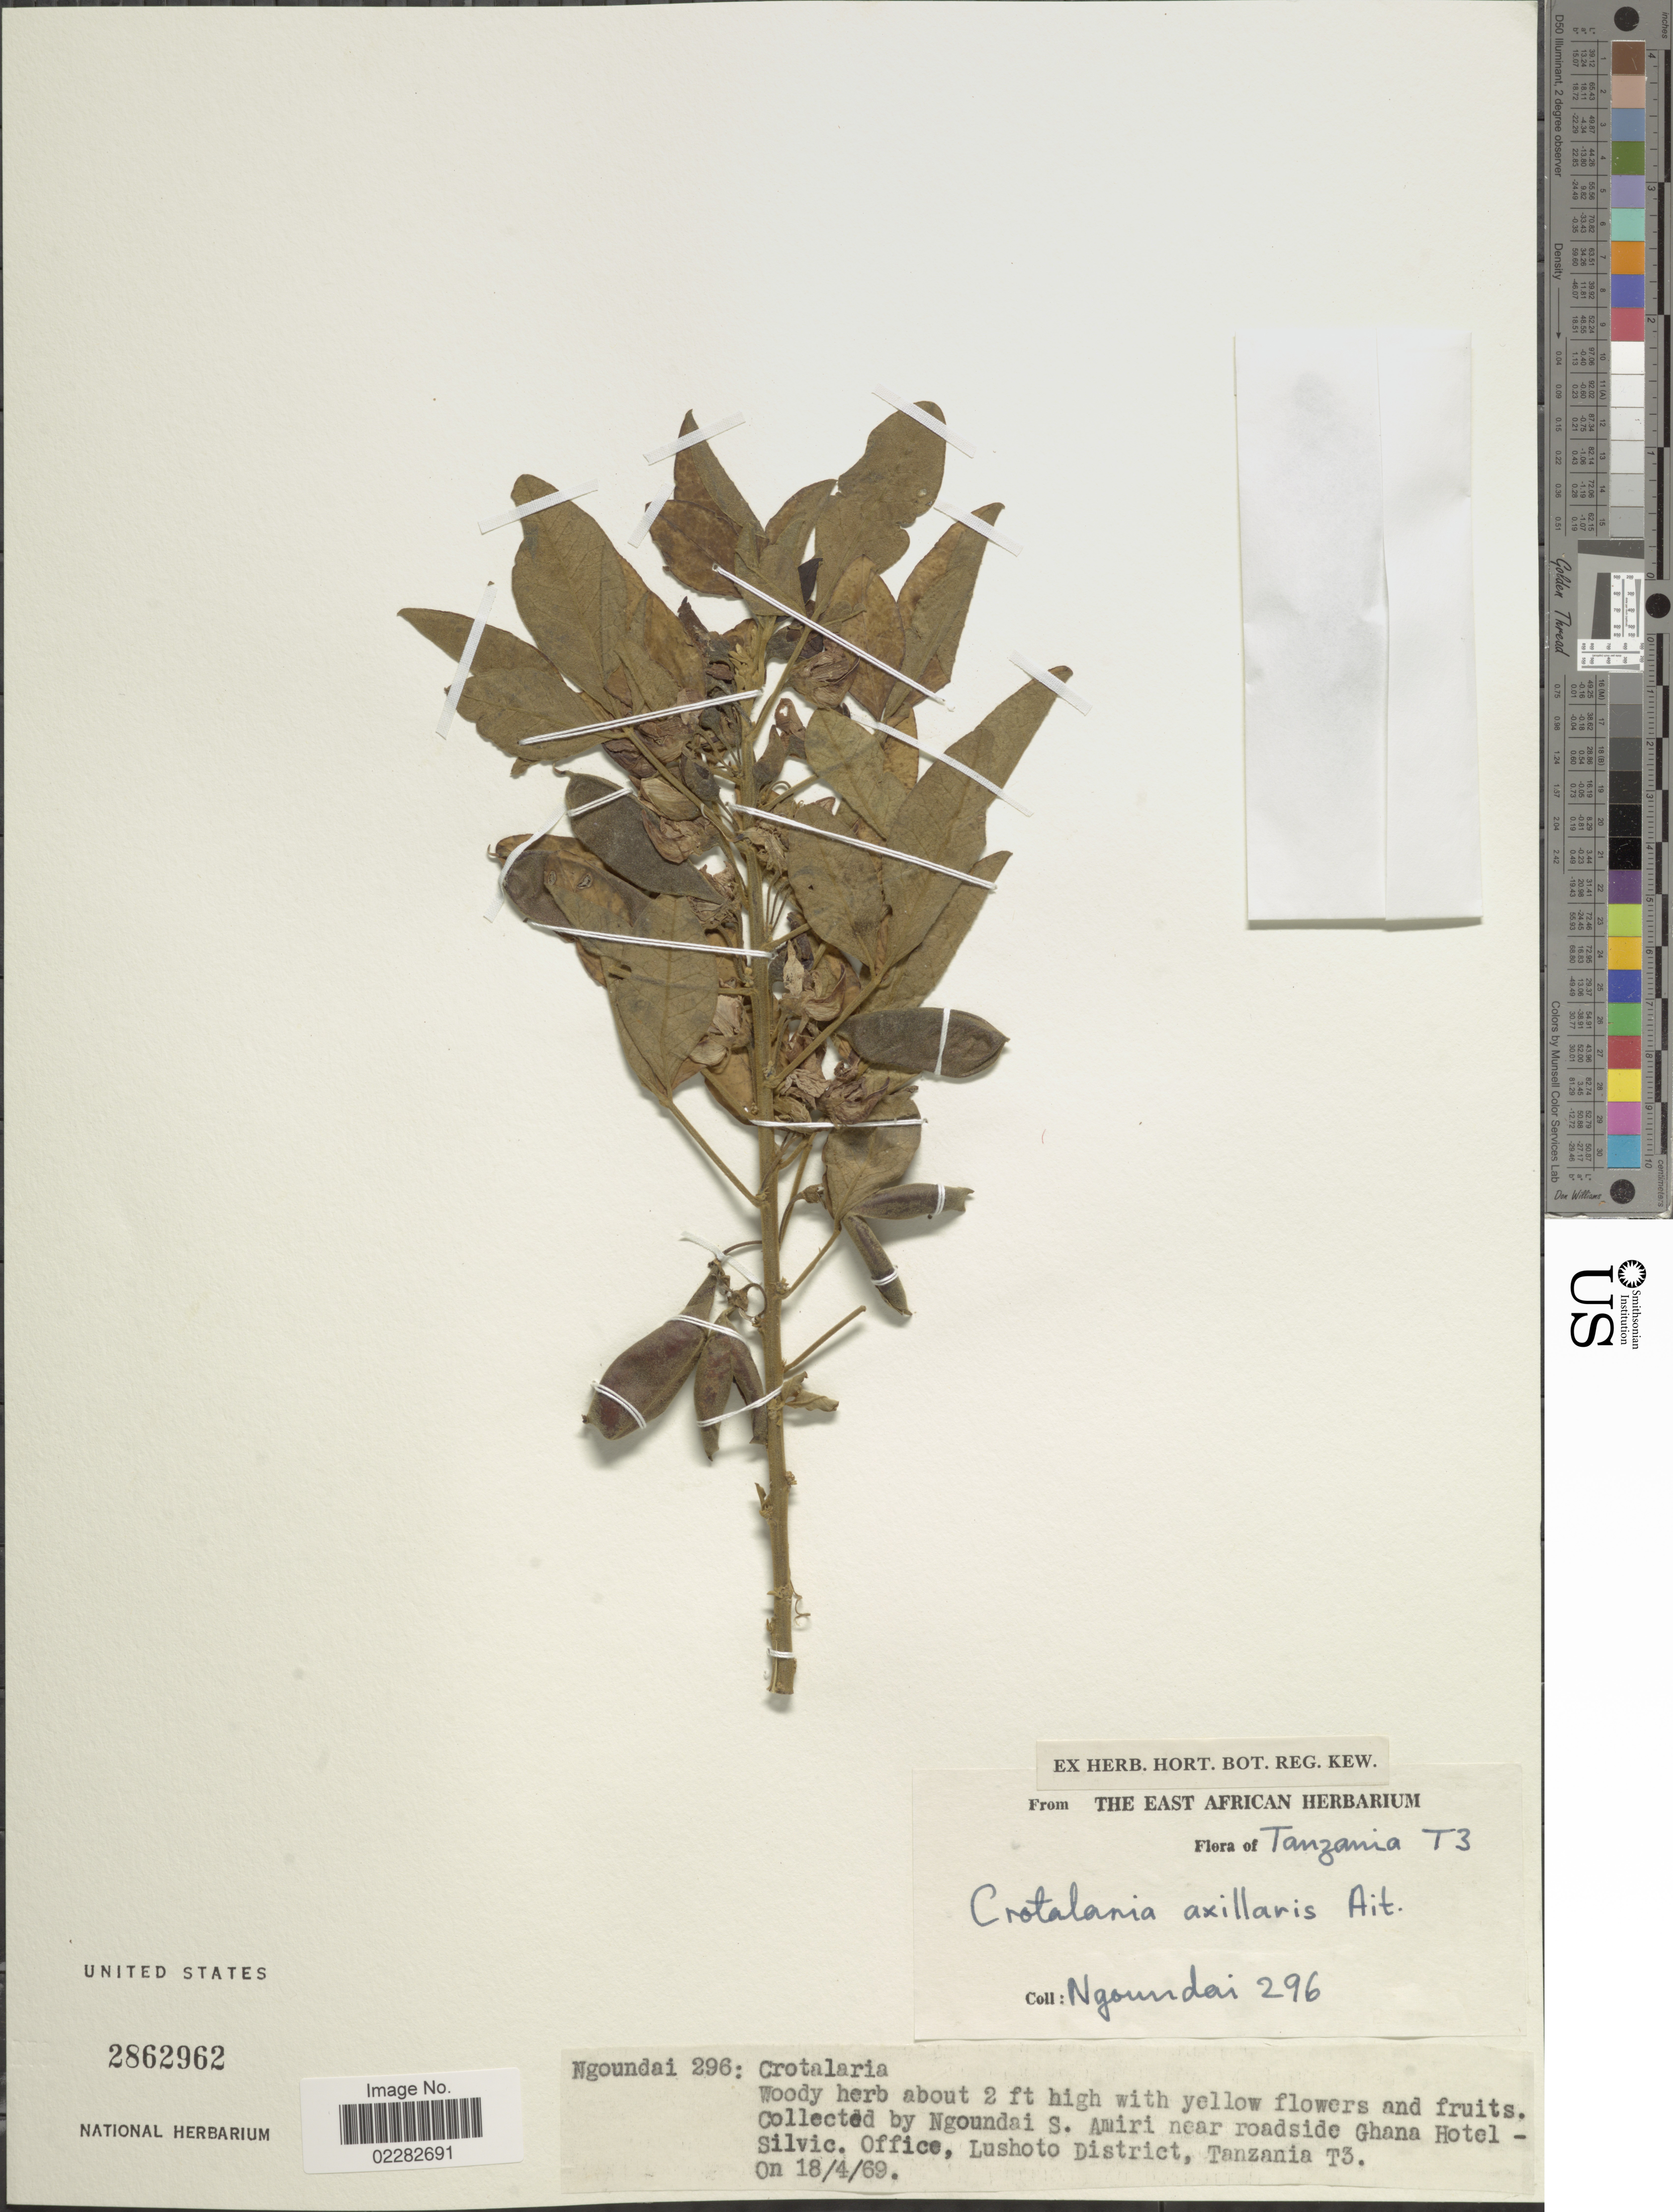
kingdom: Plantae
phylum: Tracheophyta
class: Magnoliopsida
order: Fabales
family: Fabaceae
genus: Crotalaria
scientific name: Crotalaria axillaris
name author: Aiton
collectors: N. Amiri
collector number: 296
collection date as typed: Transcribed d/m/y: 18/4/69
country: Tanzania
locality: Tanzania T3, near roadside Ghana Hotel-Silvic. Office, Lushoto District.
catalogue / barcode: US 2862962